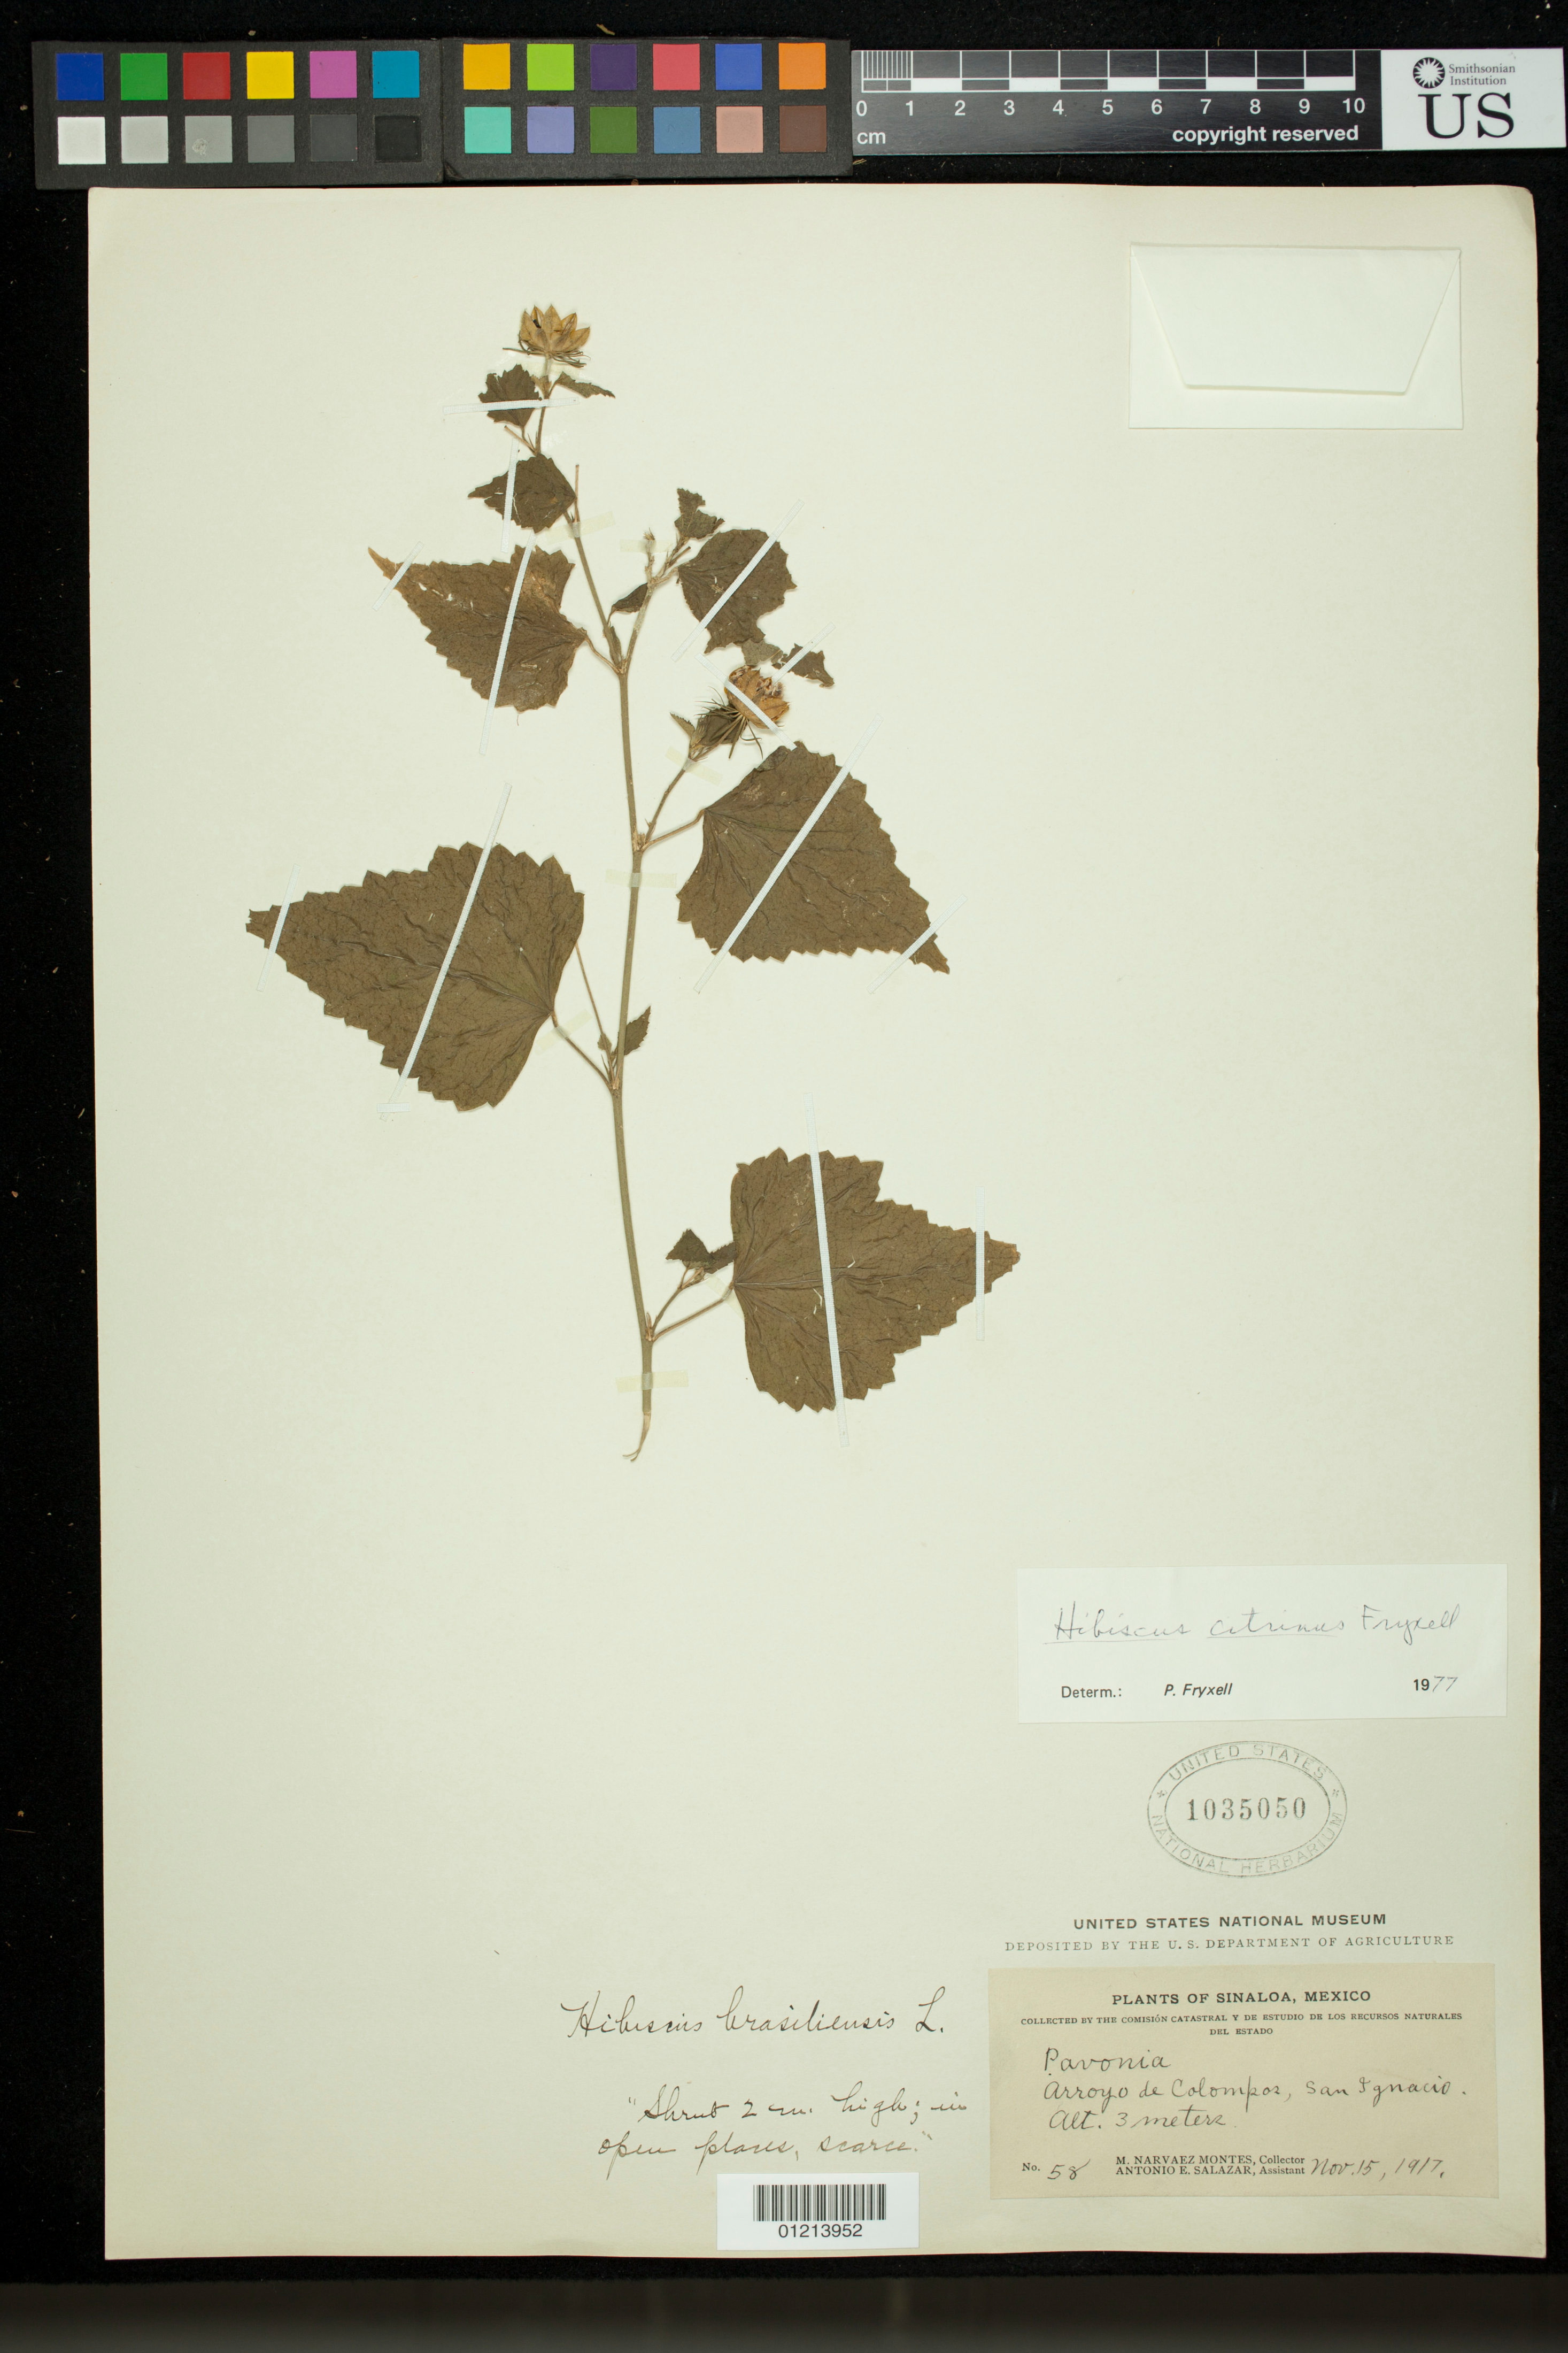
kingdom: Plantae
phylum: Tracheophyta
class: Magnoliopsida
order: Malvales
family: Malvaceae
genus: Hibiscus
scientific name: Hibiscus citrinus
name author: Fryxell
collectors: M. Narvaez-Montes & A. E. Salazar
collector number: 58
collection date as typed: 15 Nov 1917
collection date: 1917-11-15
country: Mexico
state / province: Sinaloa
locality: Arroyo de Colompos, San Ignacio, Sinaloa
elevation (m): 3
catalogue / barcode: US 1035050